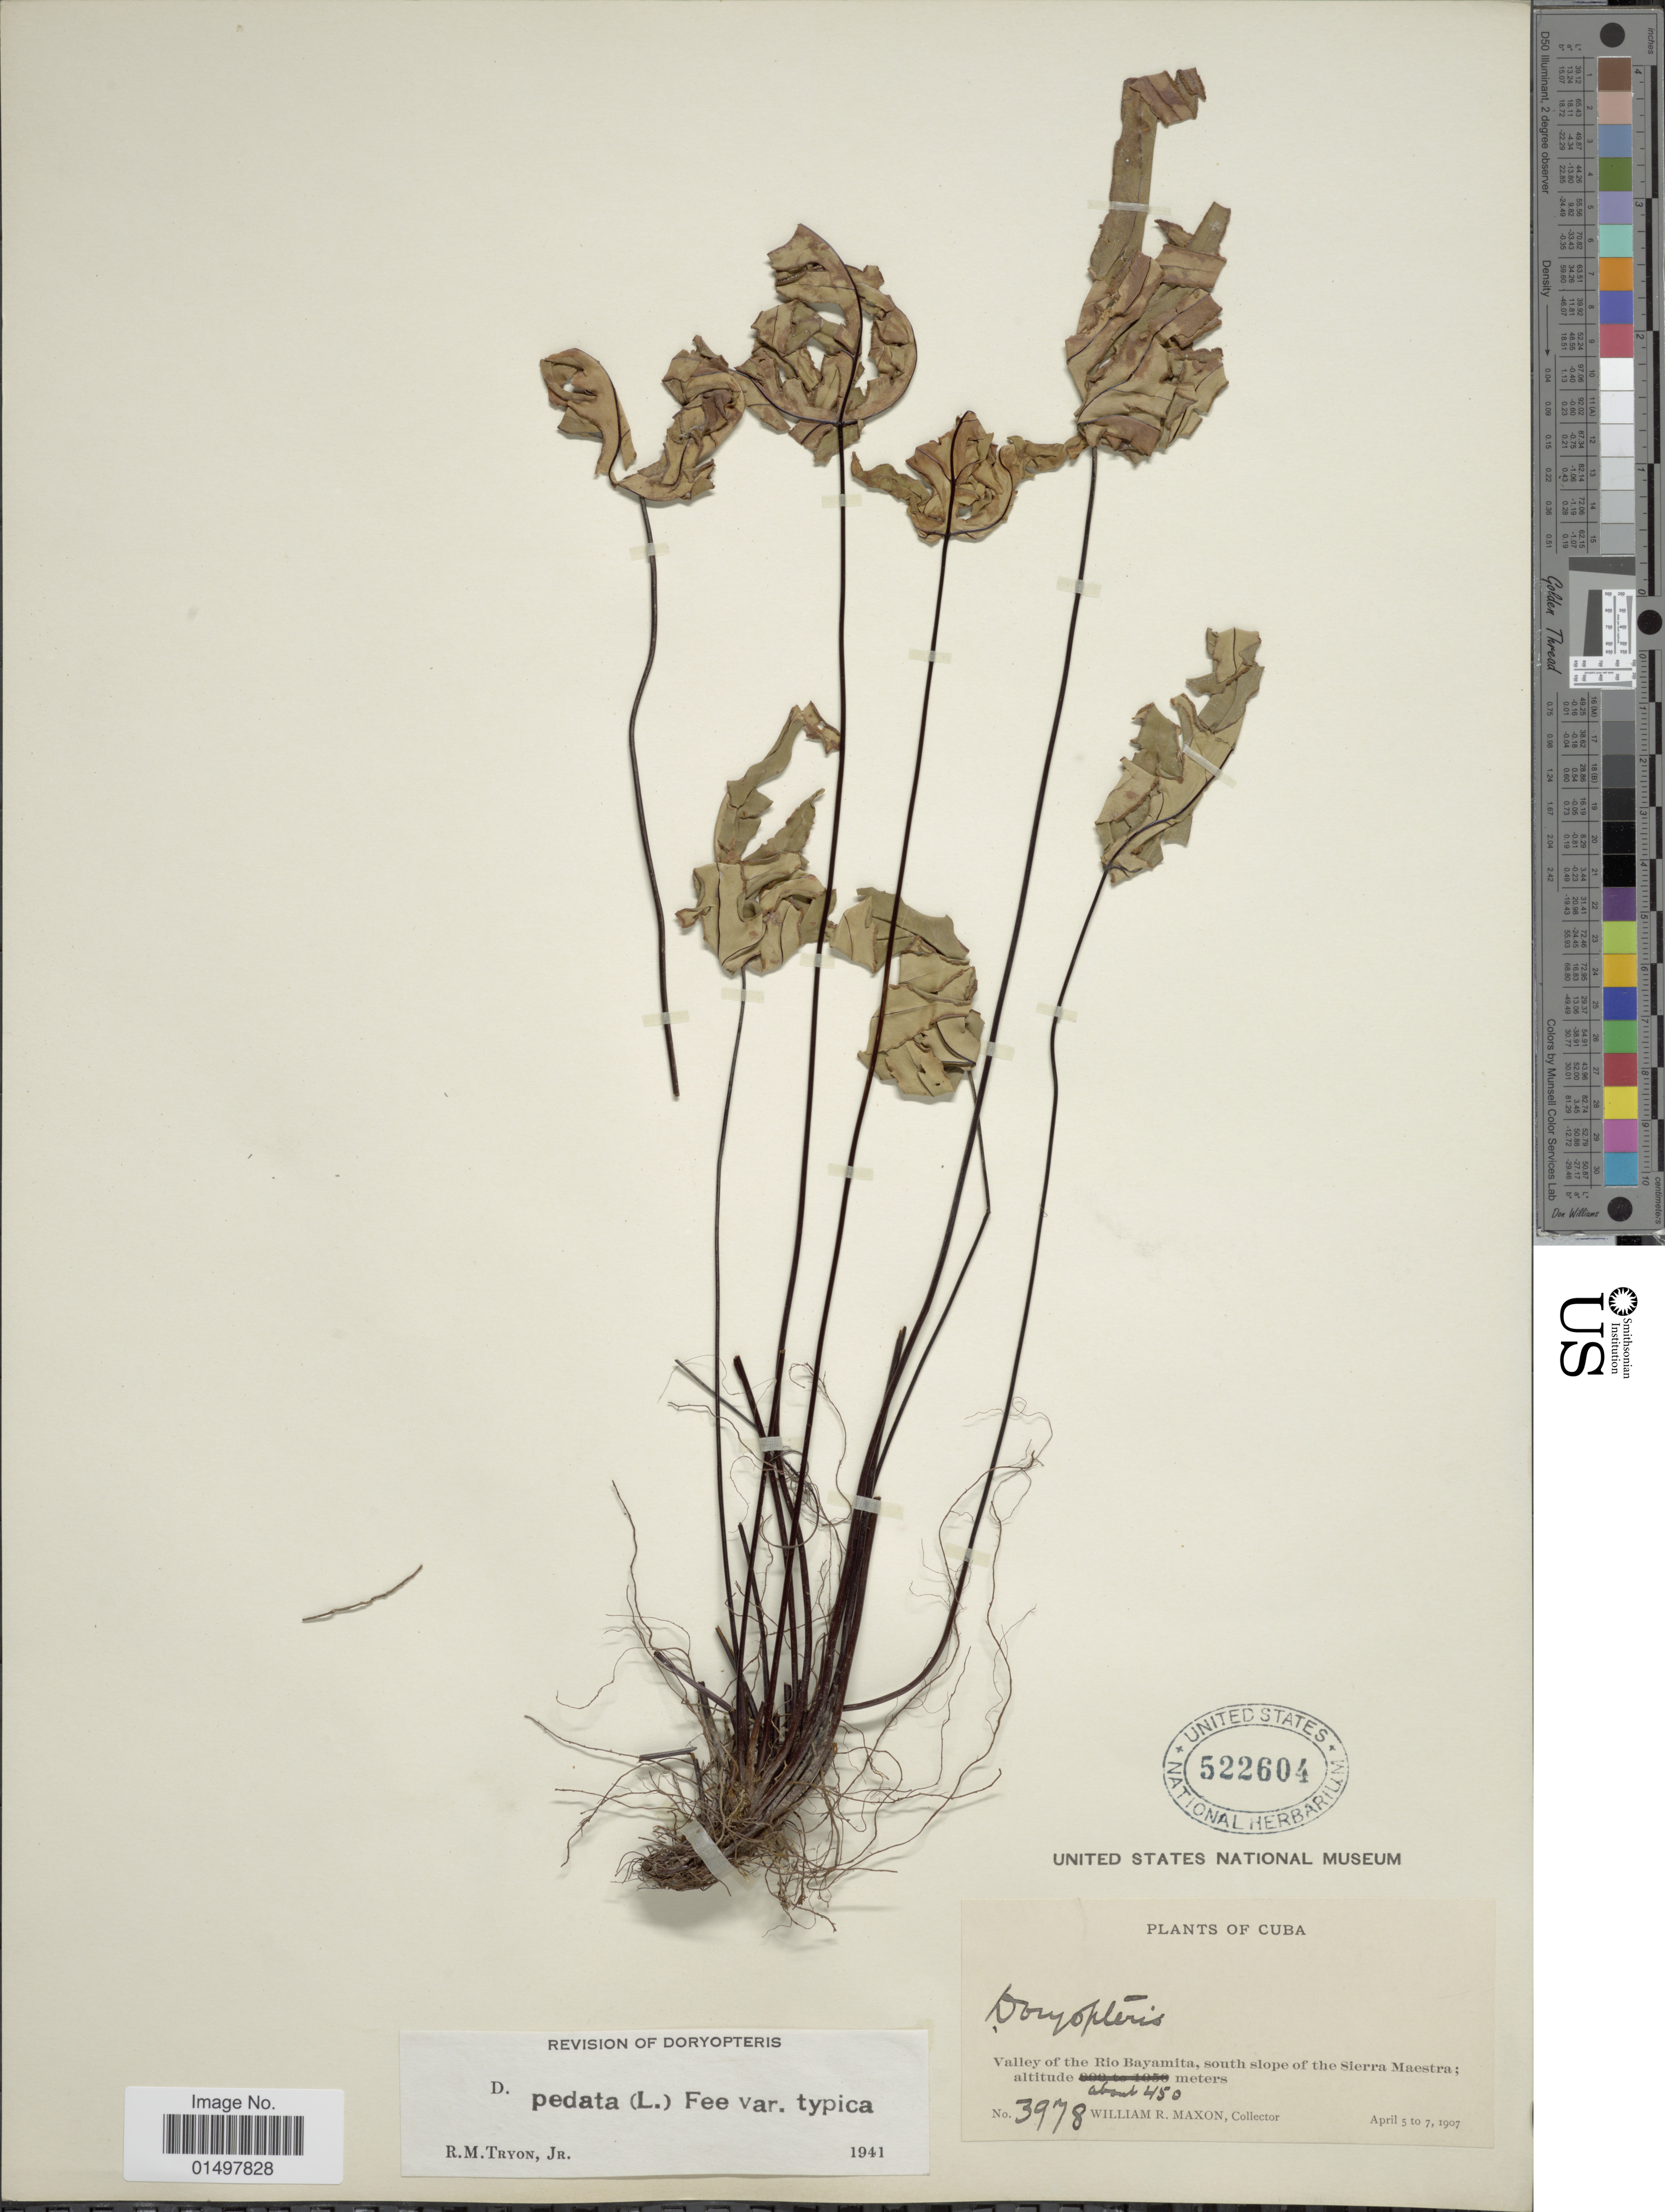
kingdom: Plantae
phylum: Tracheophyta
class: Polypodiopsida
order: Polypodiales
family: Pteridaceae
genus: Doryopteris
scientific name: Doryopteris pedata var. typica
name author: (L.) Fée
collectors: W. R. Maxon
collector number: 3978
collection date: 1907-04-05/1907-04-07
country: Cuba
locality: Valley of the Rio Bayamita, south slope of the Sierra Maestra.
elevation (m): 450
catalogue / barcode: US 522604